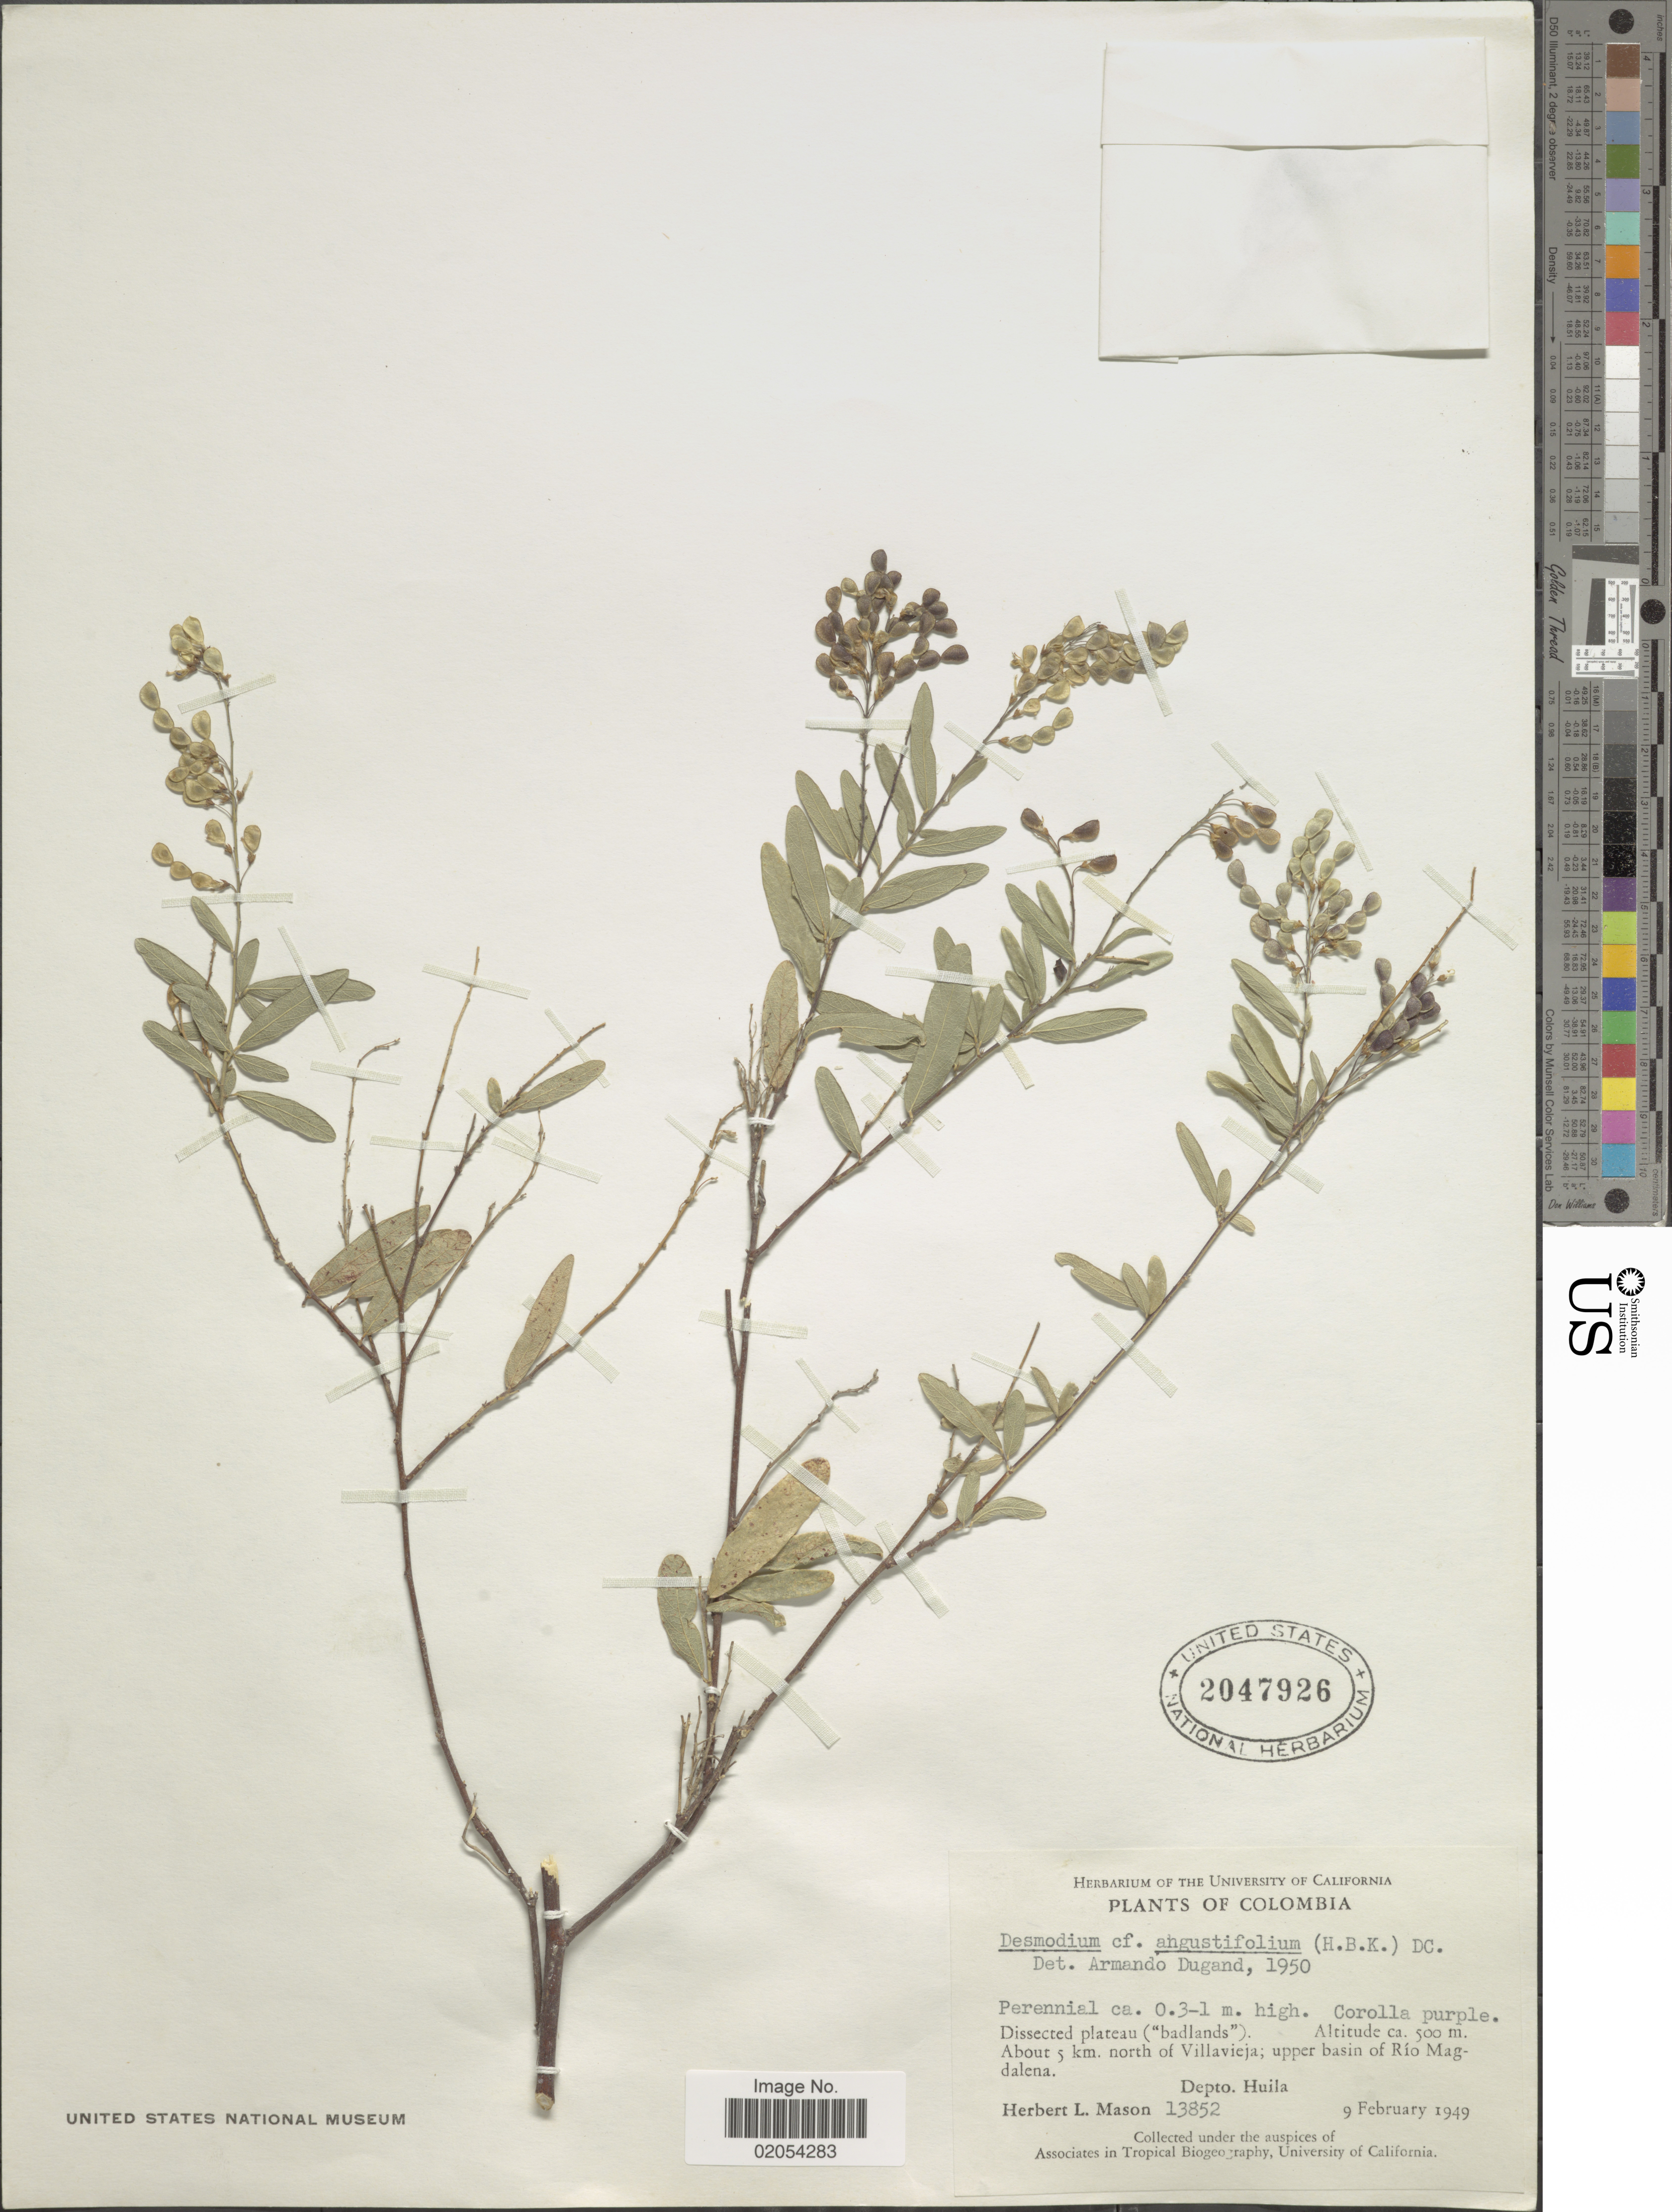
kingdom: Plantae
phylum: Tracheophyta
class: Magnoliopsida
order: Fabales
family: Fabaceae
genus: Desmodium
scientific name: Desmodium sp.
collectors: H. L. Mason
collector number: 13852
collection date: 1949-02-09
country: Colombia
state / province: Huila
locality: Colombia, About 5 km. north of Villavieja; upper basin of Rio Magdalena.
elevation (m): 500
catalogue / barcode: US 2047926